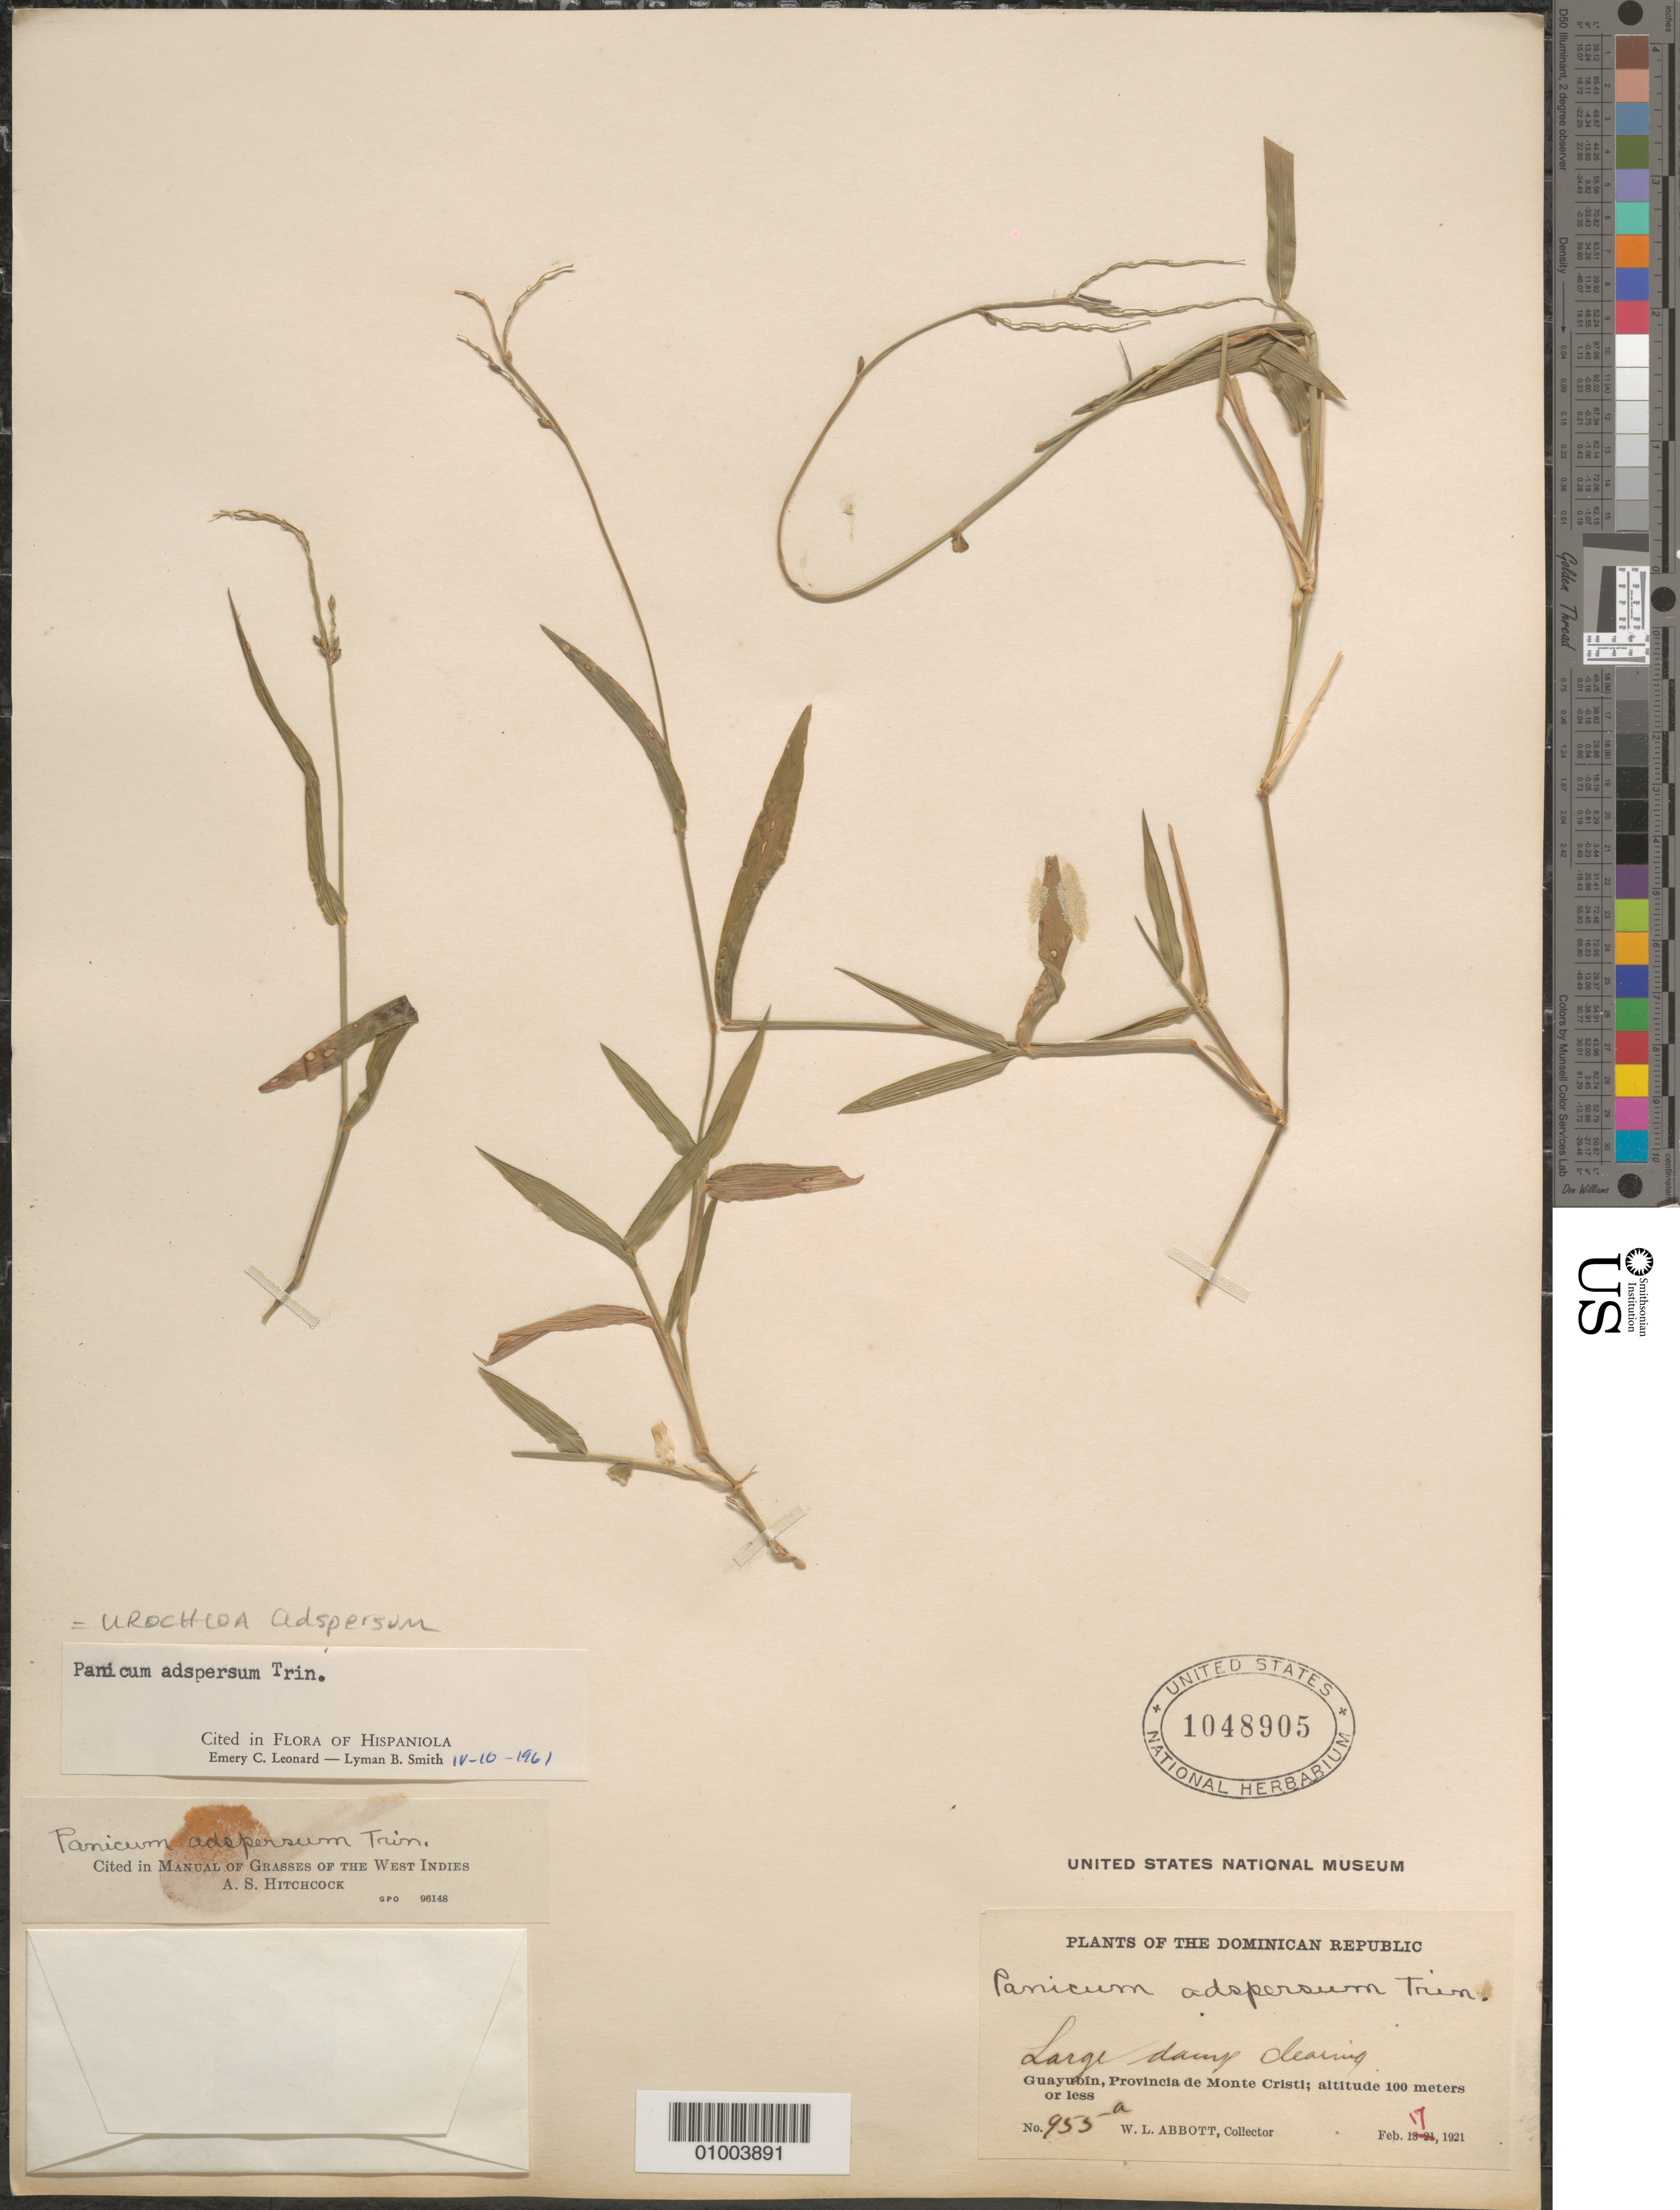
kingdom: Plantae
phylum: Tracheophyta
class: Liliopsida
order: Poales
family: Poaceae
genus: Urochloa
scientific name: Urochloa adspersa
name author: (Trin.) R.D. Webster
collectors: W. L. Abbott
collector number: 955-a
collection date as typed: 17 Feb 1921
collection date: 1921-02-17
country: Dominican Republic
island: Hispaniola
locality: Guayubin, Provincia de Monte Cristl;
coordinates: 0 N, 0 E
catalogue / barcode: US 1048905